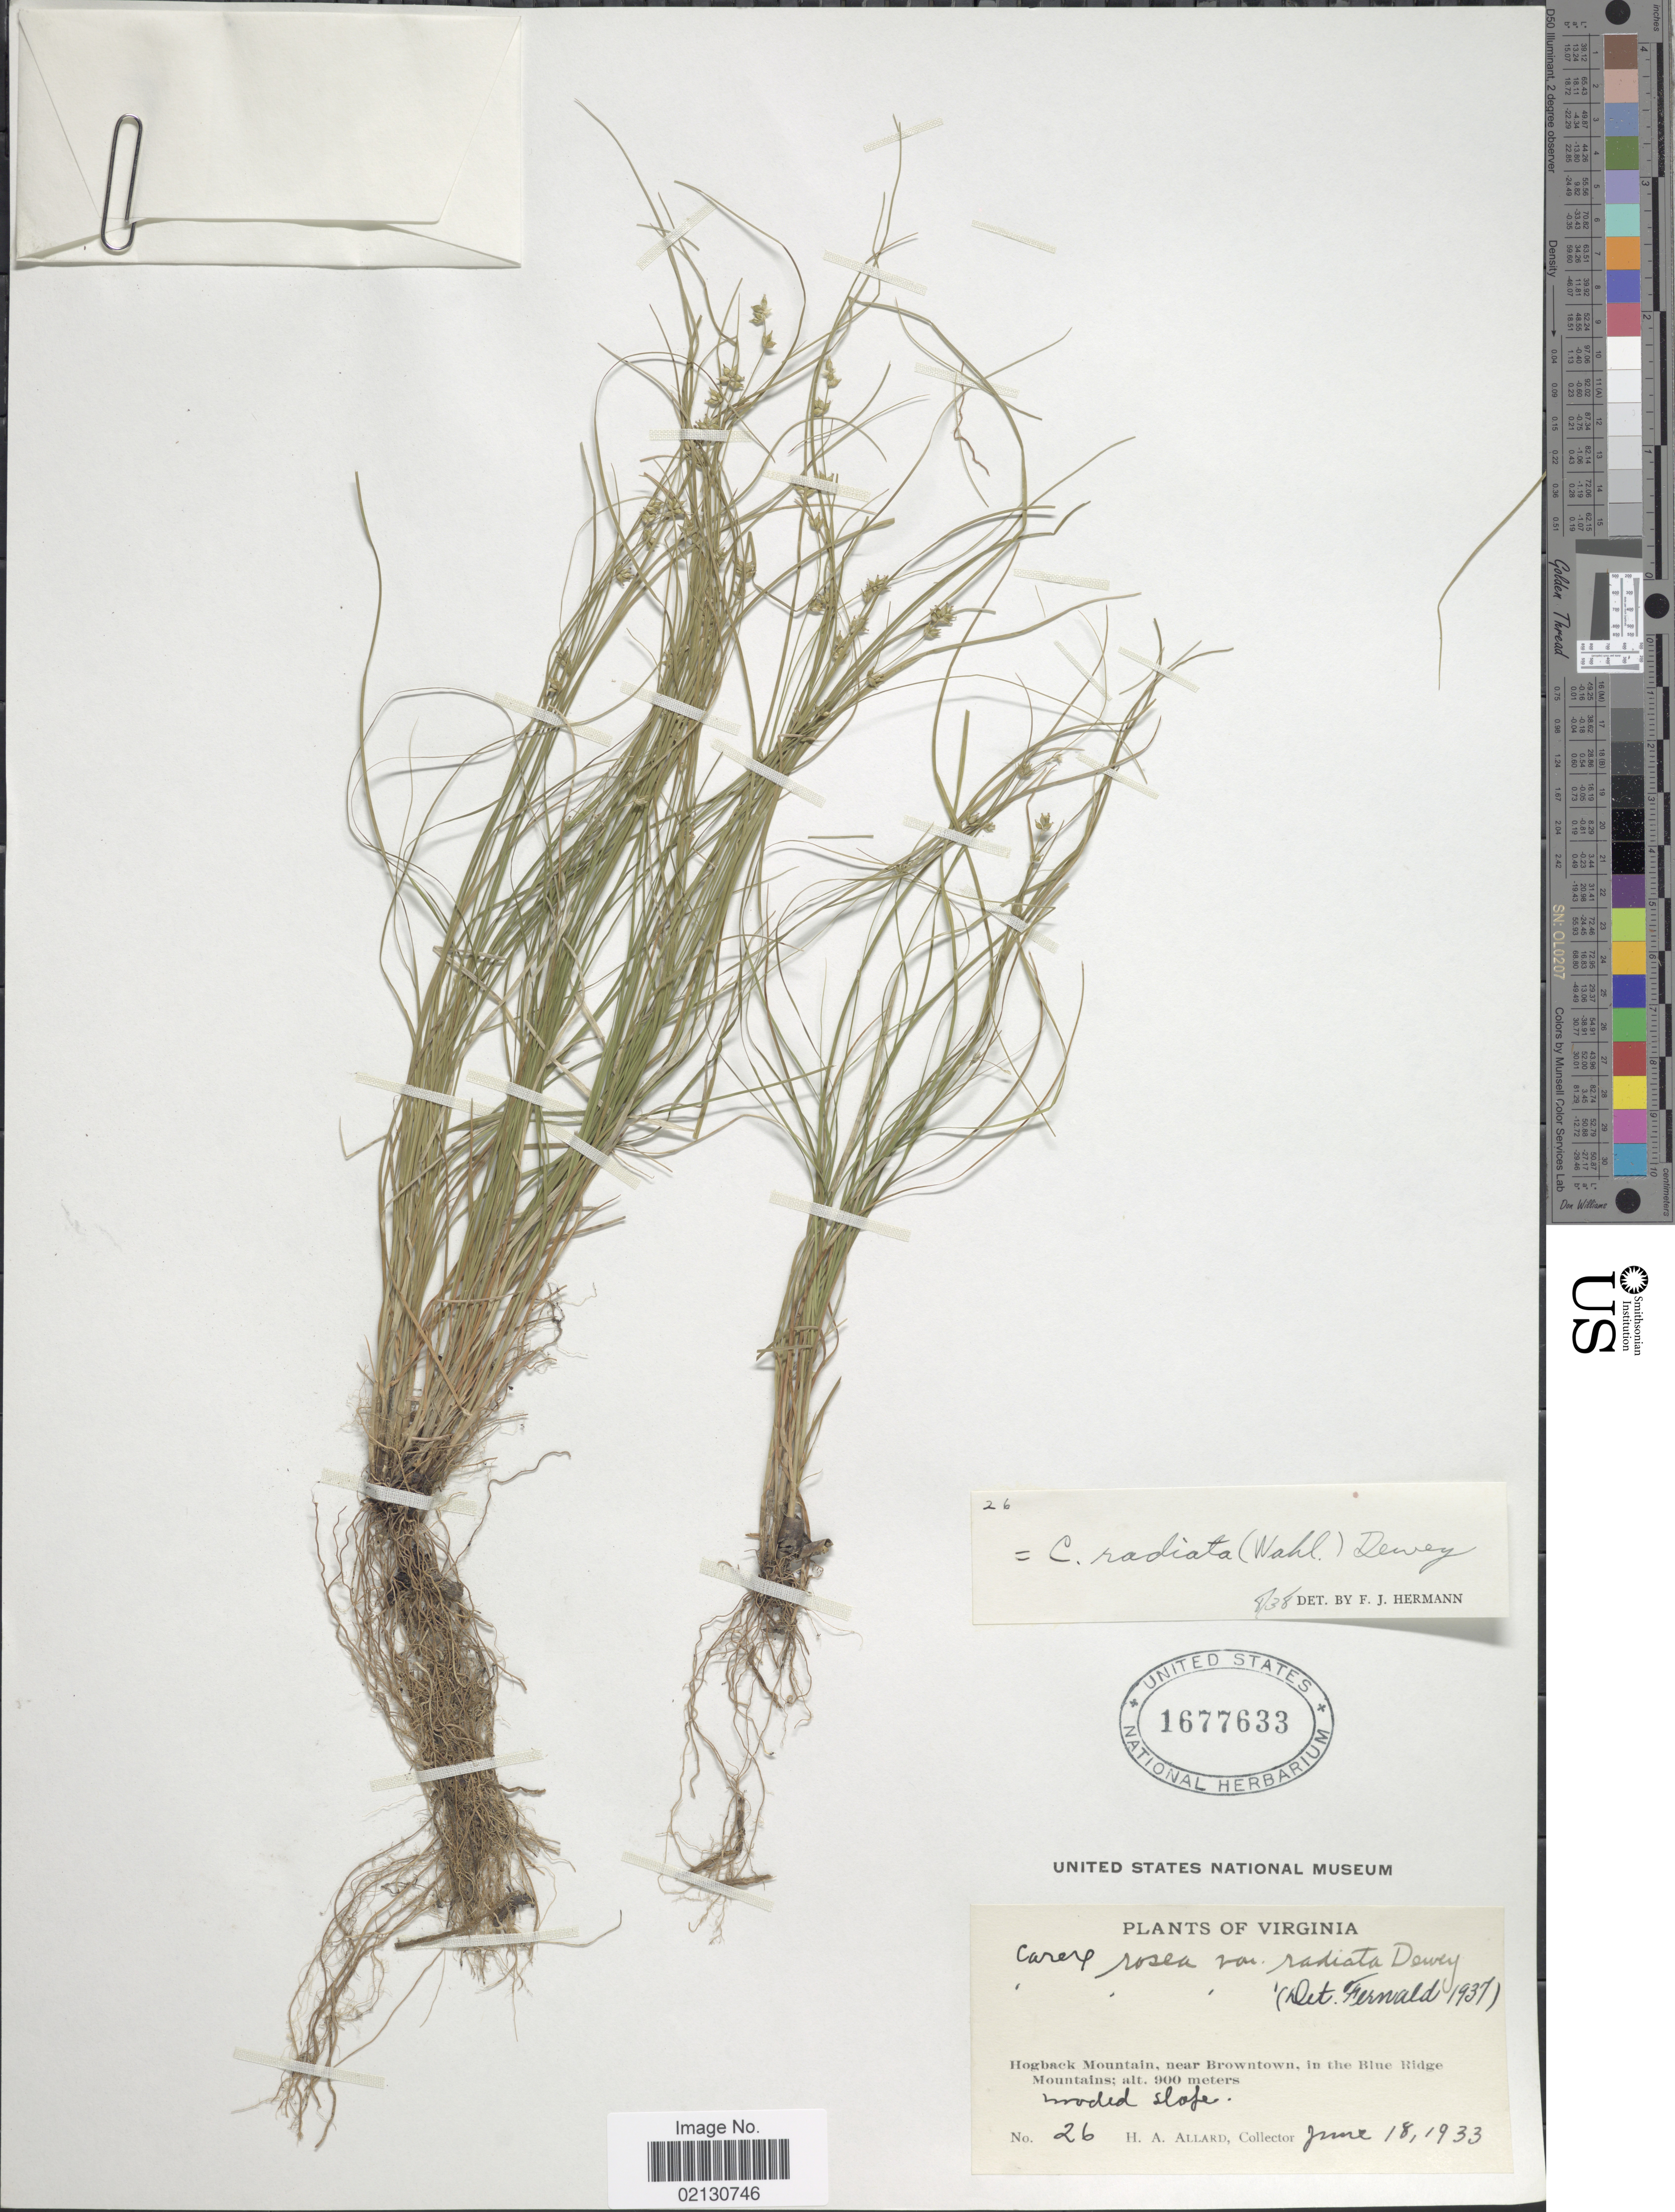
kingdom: Plantae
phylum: Tracheophyta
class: Liliopsida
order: Poales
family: Cyperaceae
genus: Carex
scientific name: Carex radiata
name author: (Wahlenb.) Small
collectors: H. A. Allard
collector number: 26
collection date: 1933-06-18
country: United States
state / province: Virginia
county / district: Warren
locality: Hogback Mountain, near Browntown, in the Blue Ridge Mountains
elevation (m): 900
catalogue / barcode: US 1677633